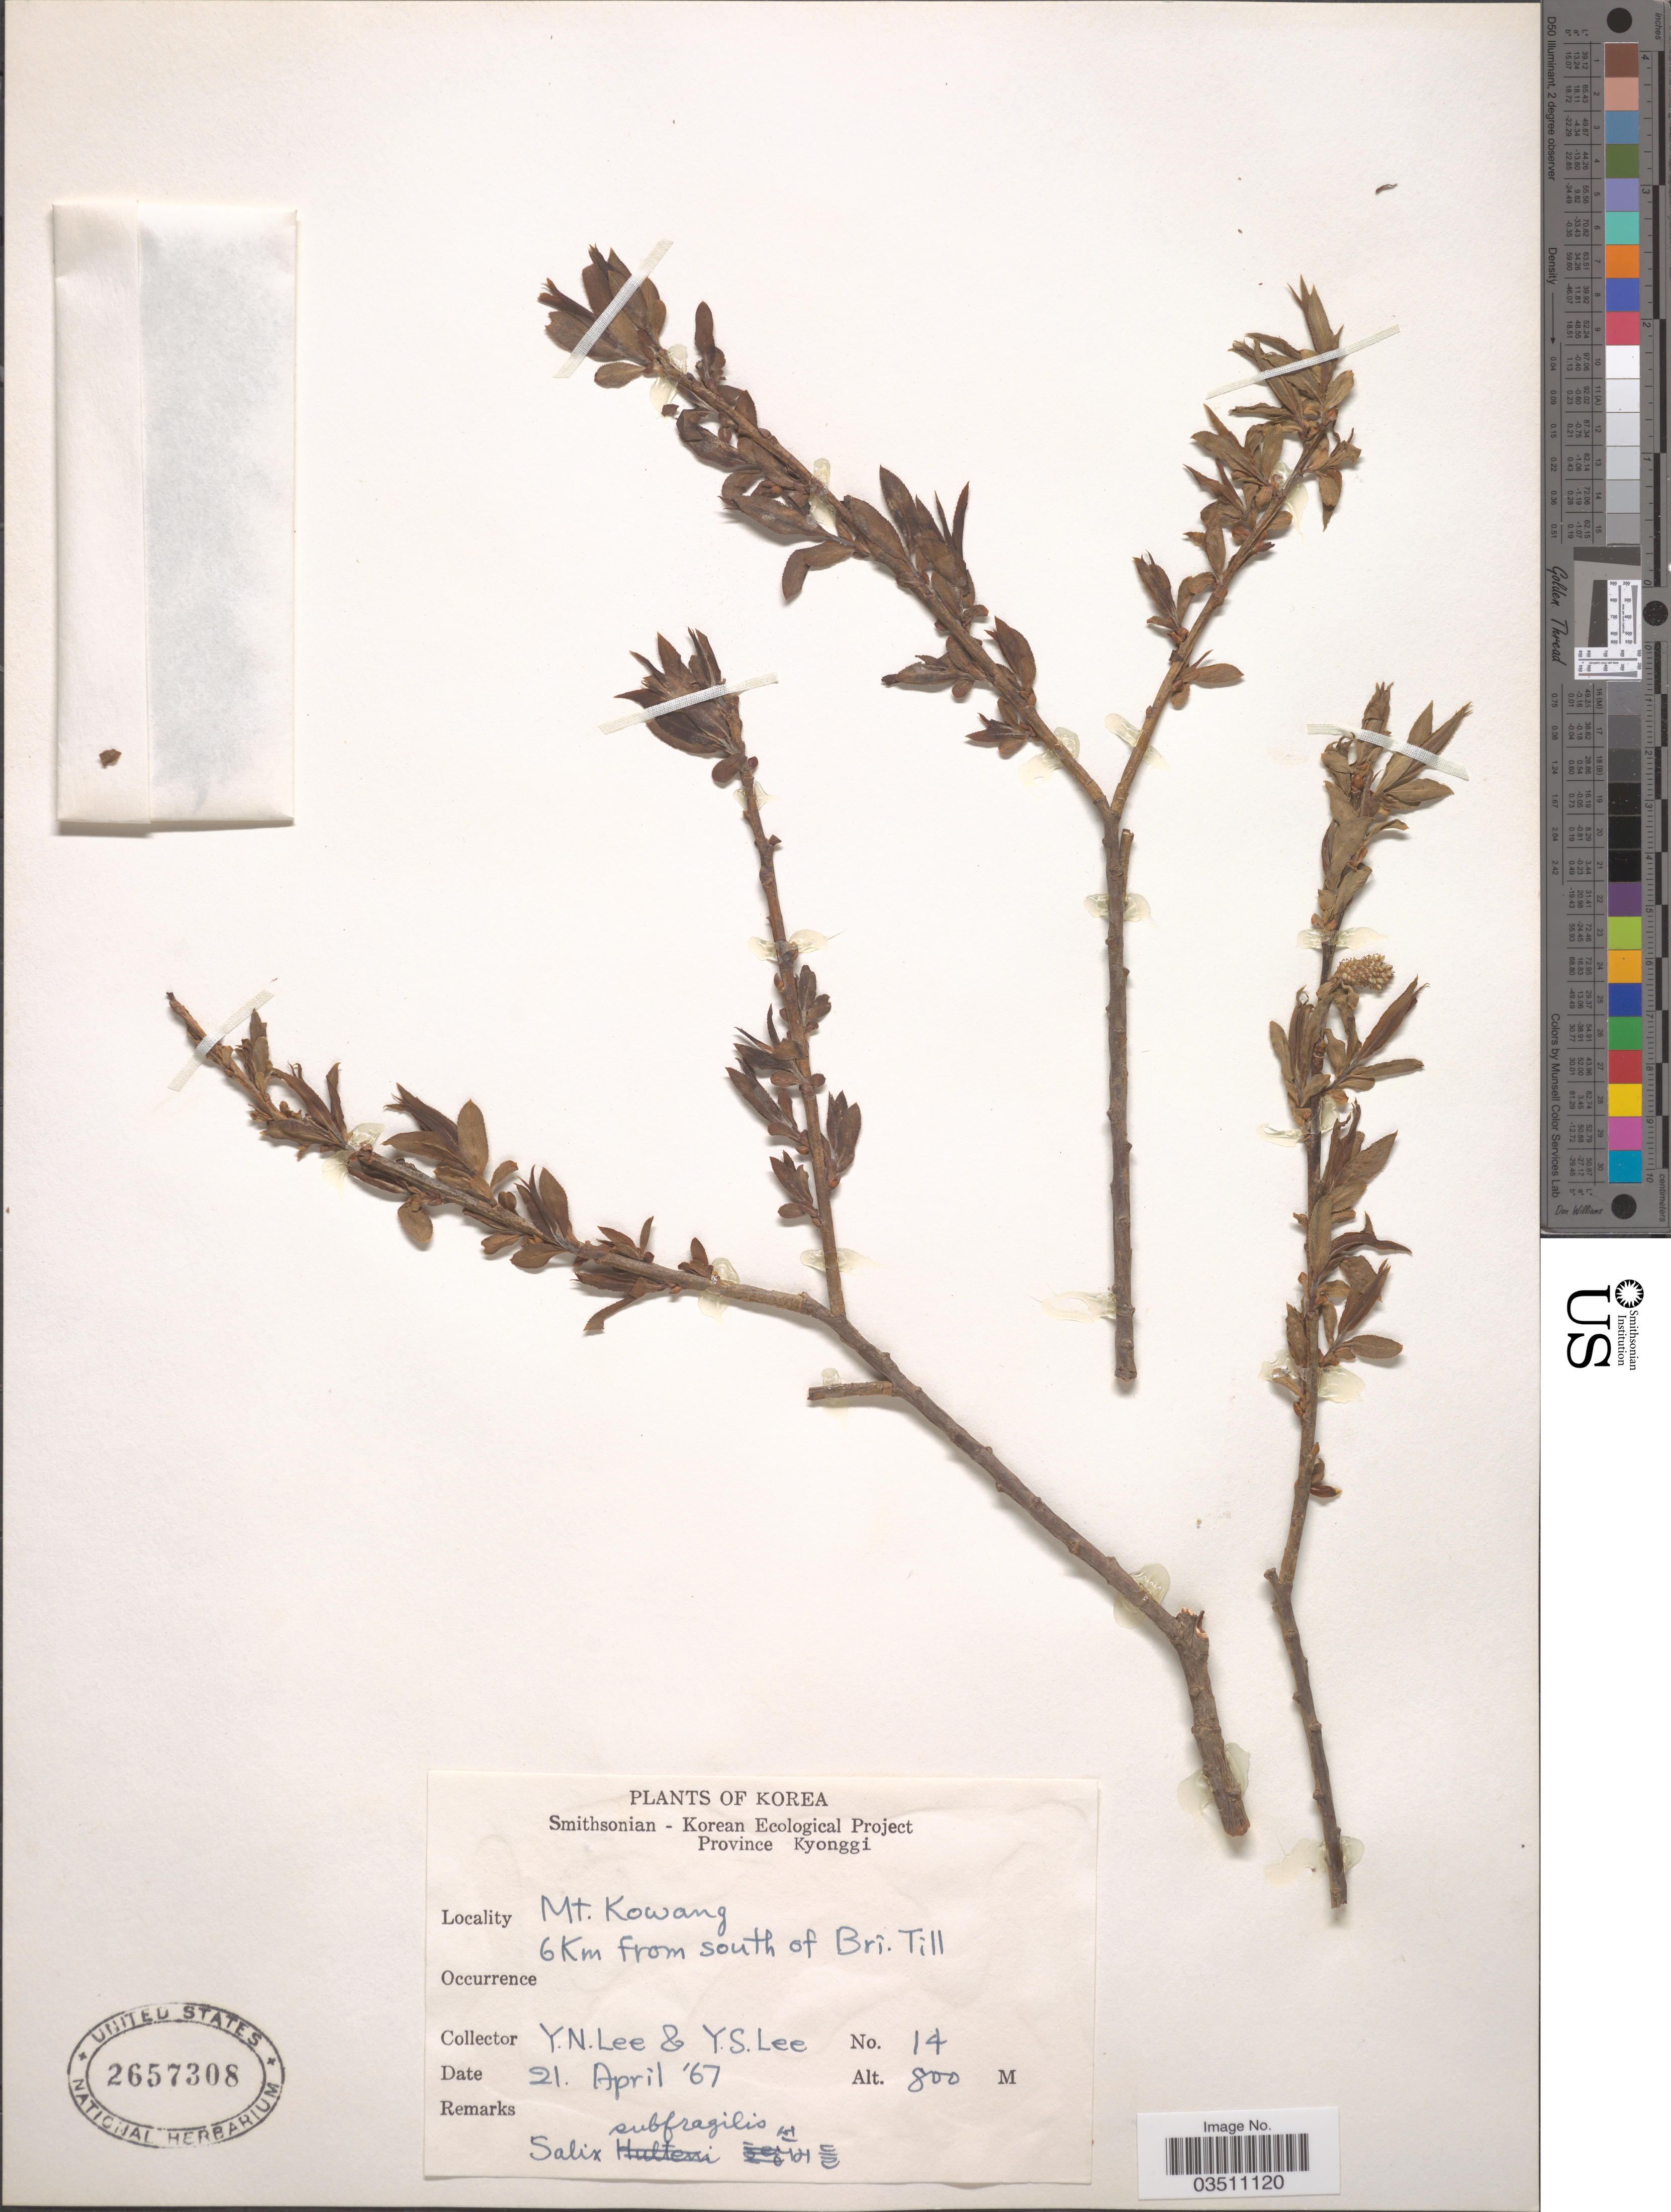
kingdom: Plantae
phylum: Tracheophyta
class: Magnoliopsida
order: Malpighiales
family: Salicaceae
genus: Salix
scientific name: Salix subfragilis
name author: Andersson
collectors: Y. N. Lee & Y. S. Lee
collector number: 14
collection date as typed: Transcribed d/m/y: 21/4/67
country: South Korea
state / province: Gyeonggi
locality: Korea. Province Kyonggi. Mt. Kowang. 6 Km from south of Brî. Till.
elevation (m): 800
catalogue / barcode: US 2657308